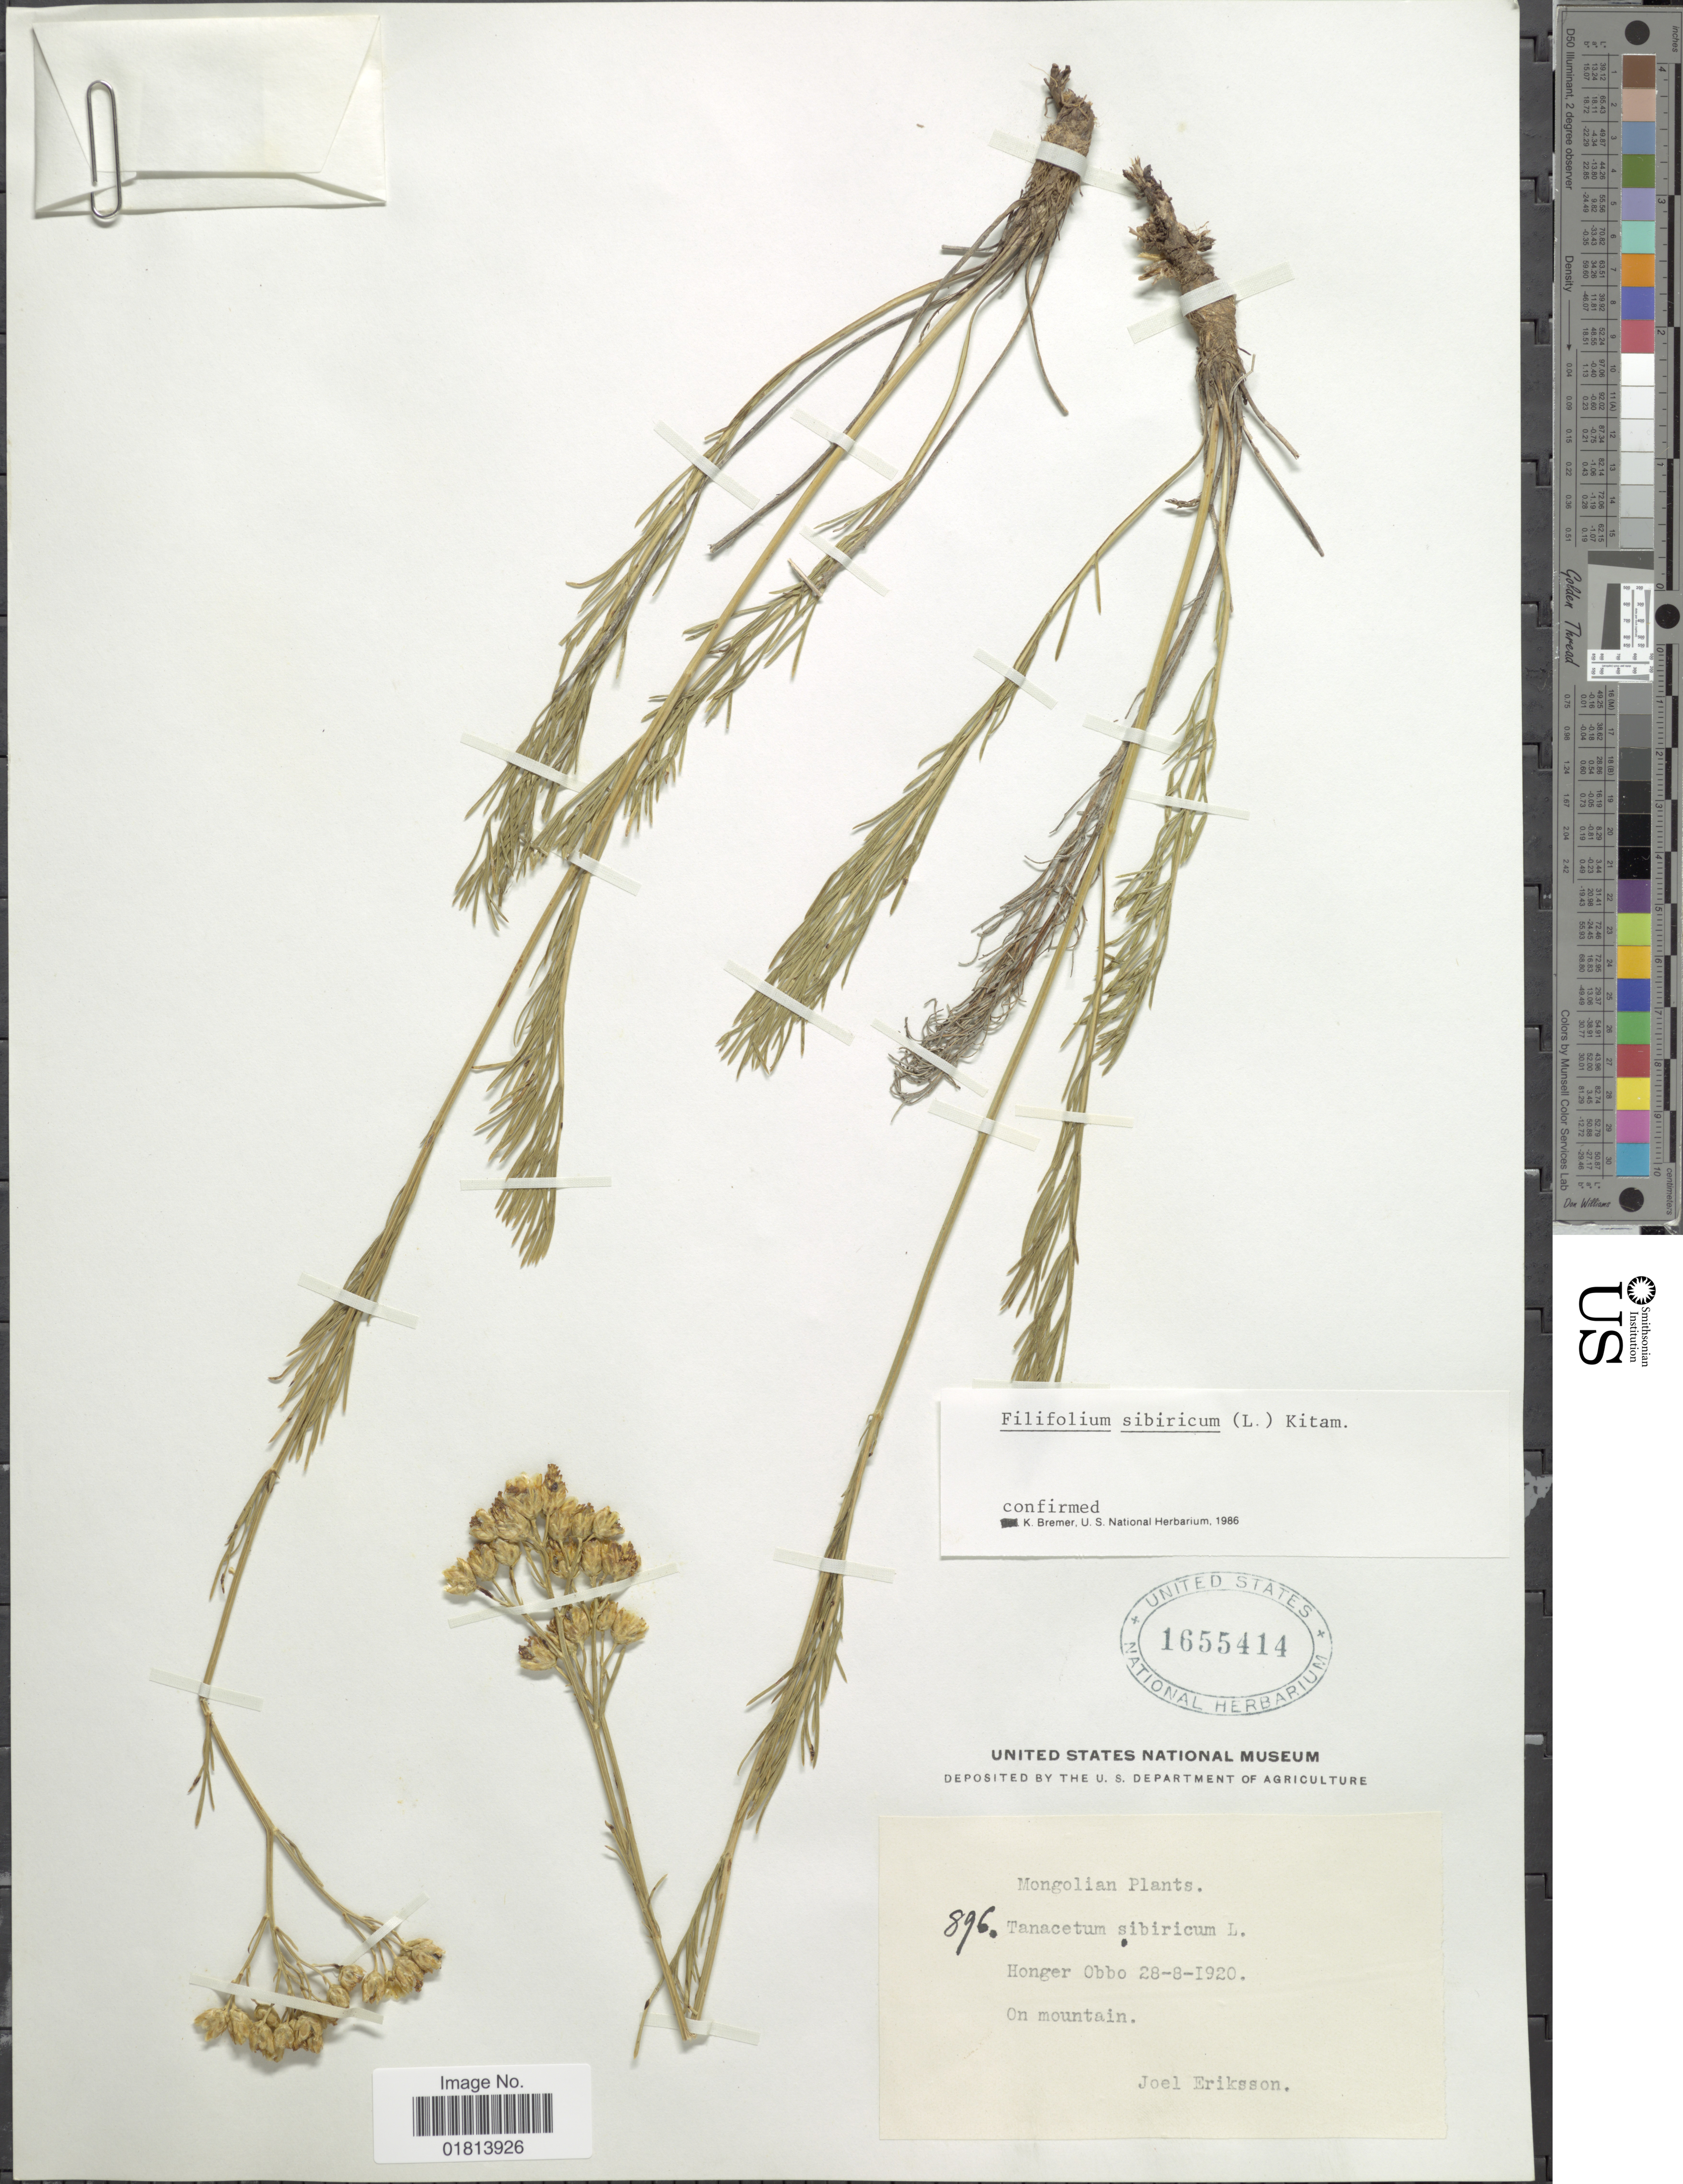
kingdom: Plantae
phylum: Tracheophyta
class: Magnoliopsida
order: Asterales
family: Asteraceae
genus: Filifolium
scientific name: Filifolium sibiricum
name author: (L.) Kitam.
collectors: J. Erikson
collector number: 896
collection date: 1920-08-28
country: Mongolia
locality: Mongolian, Honger Obbo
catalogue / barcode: US 1655414